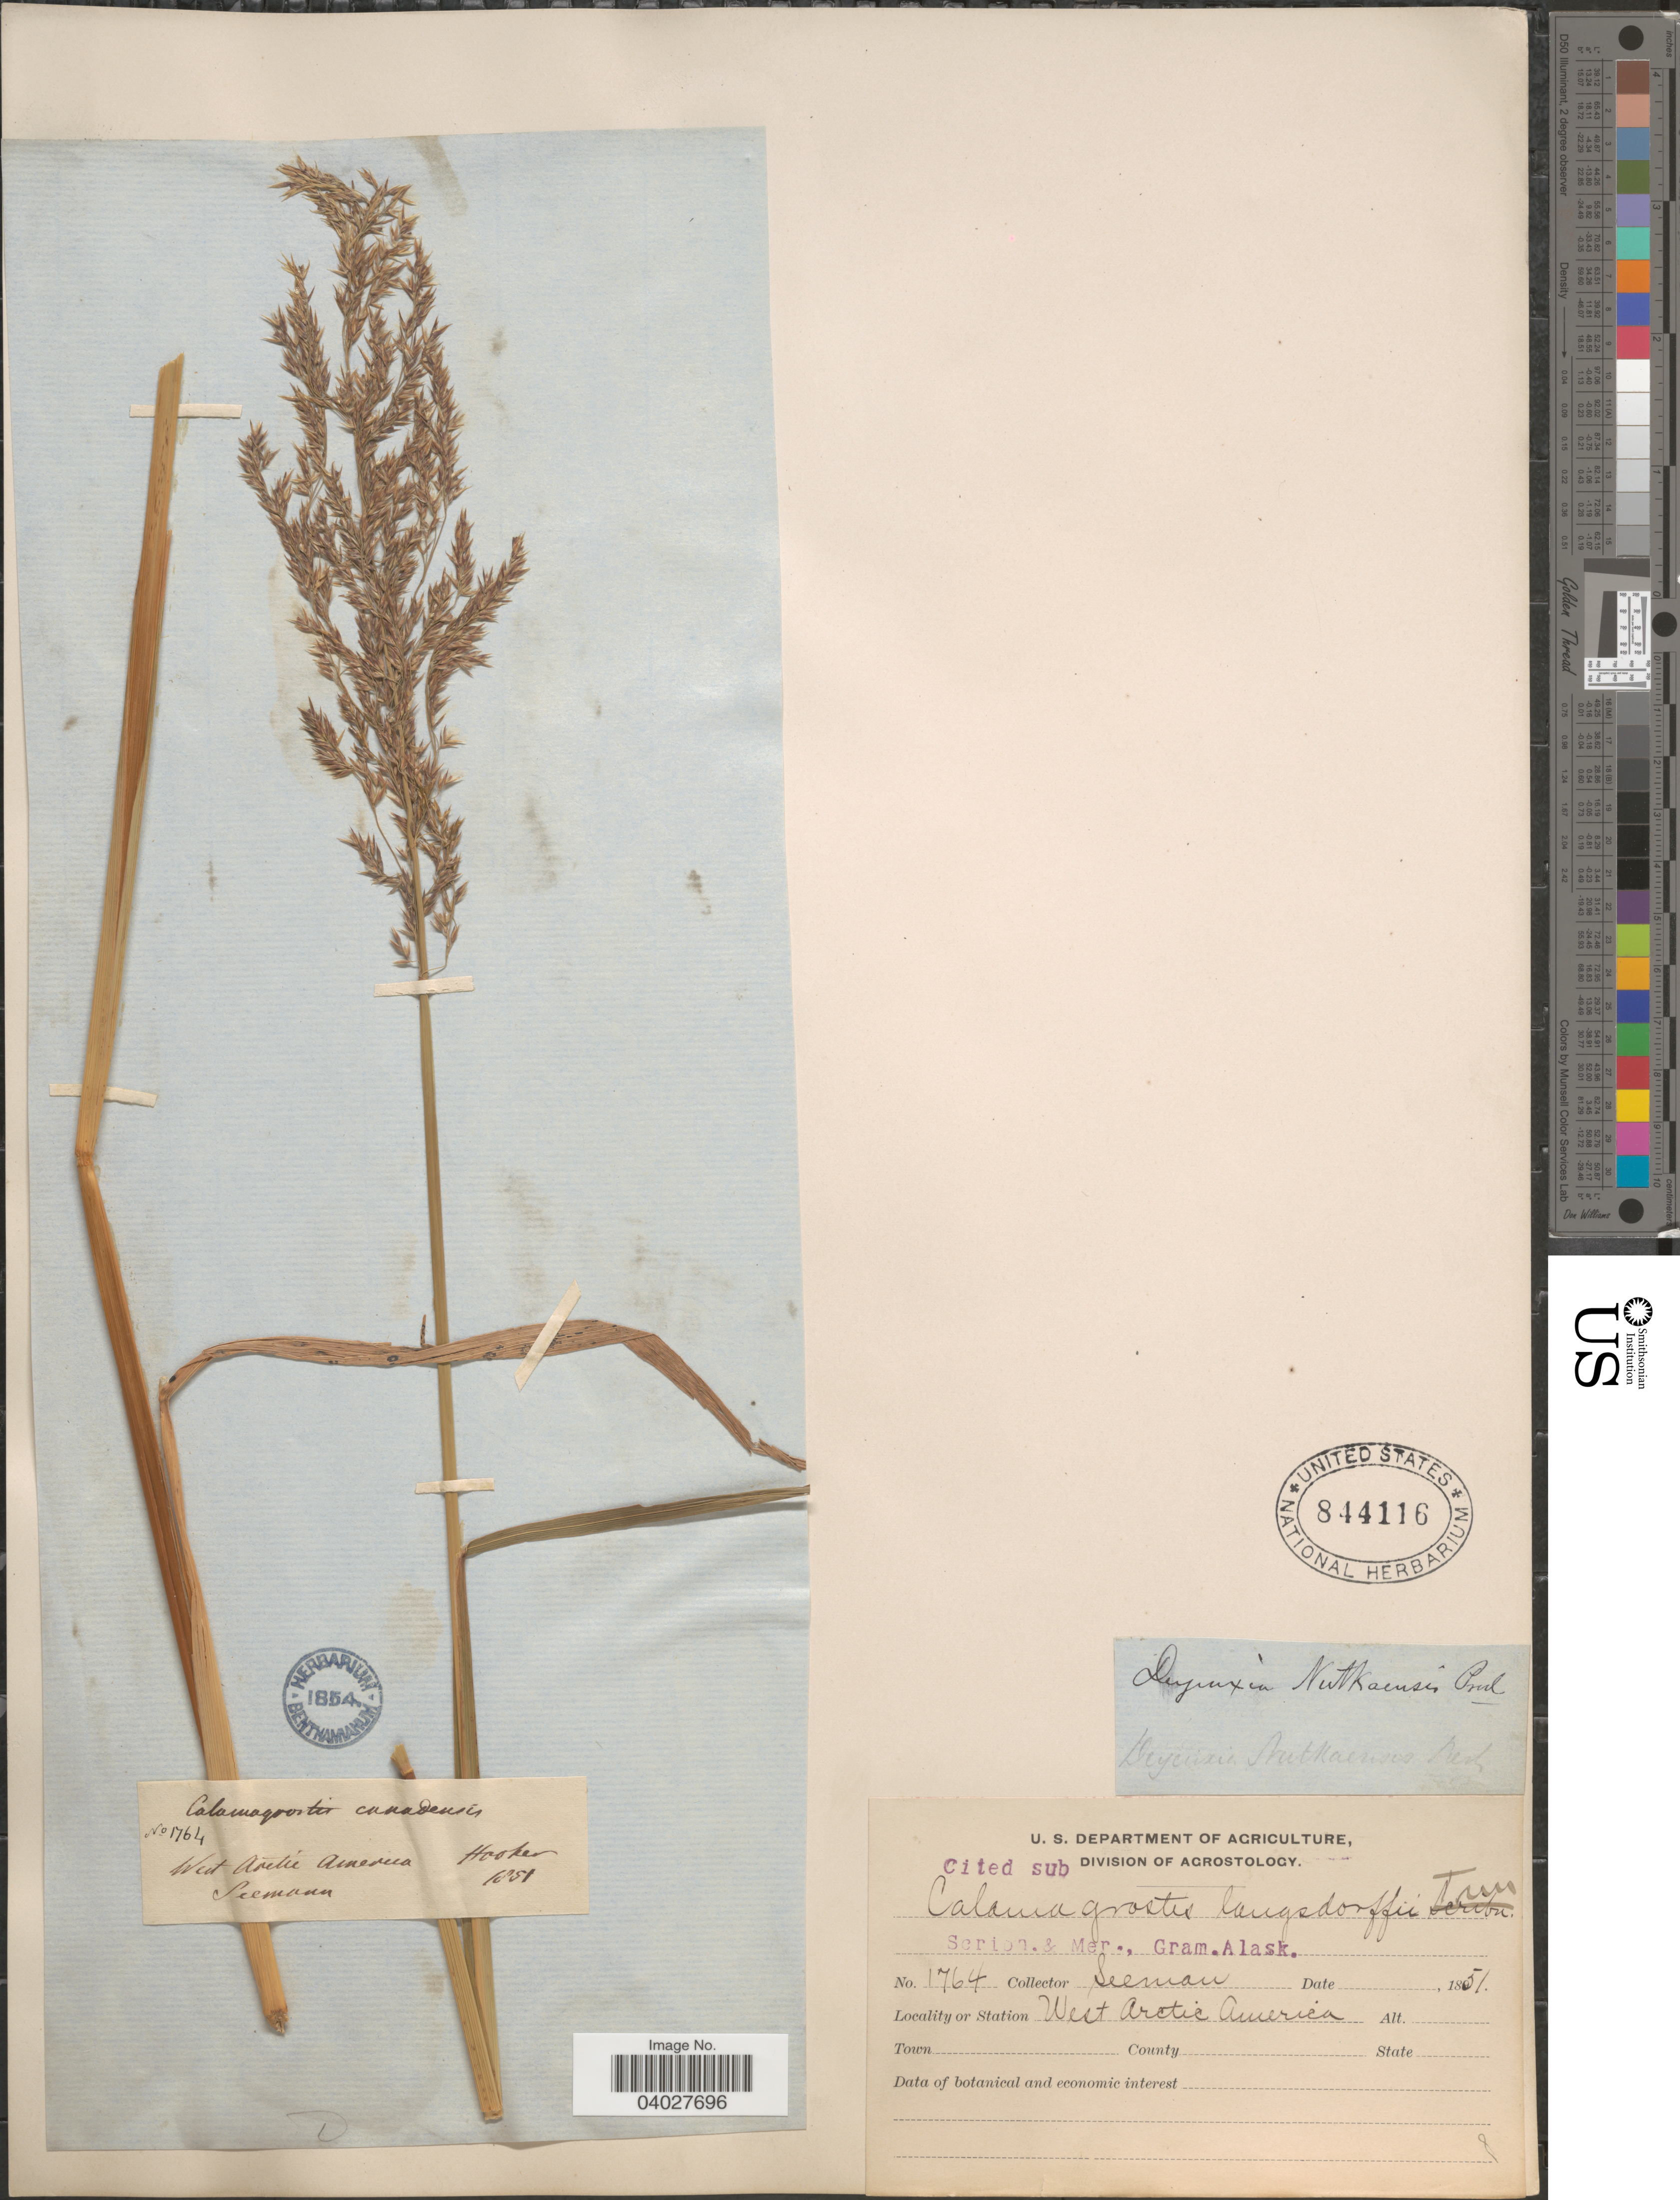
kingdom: Plantae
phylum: Tracheophyta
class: Liliopsida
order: Poales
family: Poaceae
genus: Calamagrostis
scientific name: Calamagrostis canadensis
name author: (Michx.) P. Beauv.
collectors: Seeman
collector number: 1764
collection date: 1851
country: United States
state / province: Alaska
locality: Station West Arctic America.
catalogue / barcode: US 844116